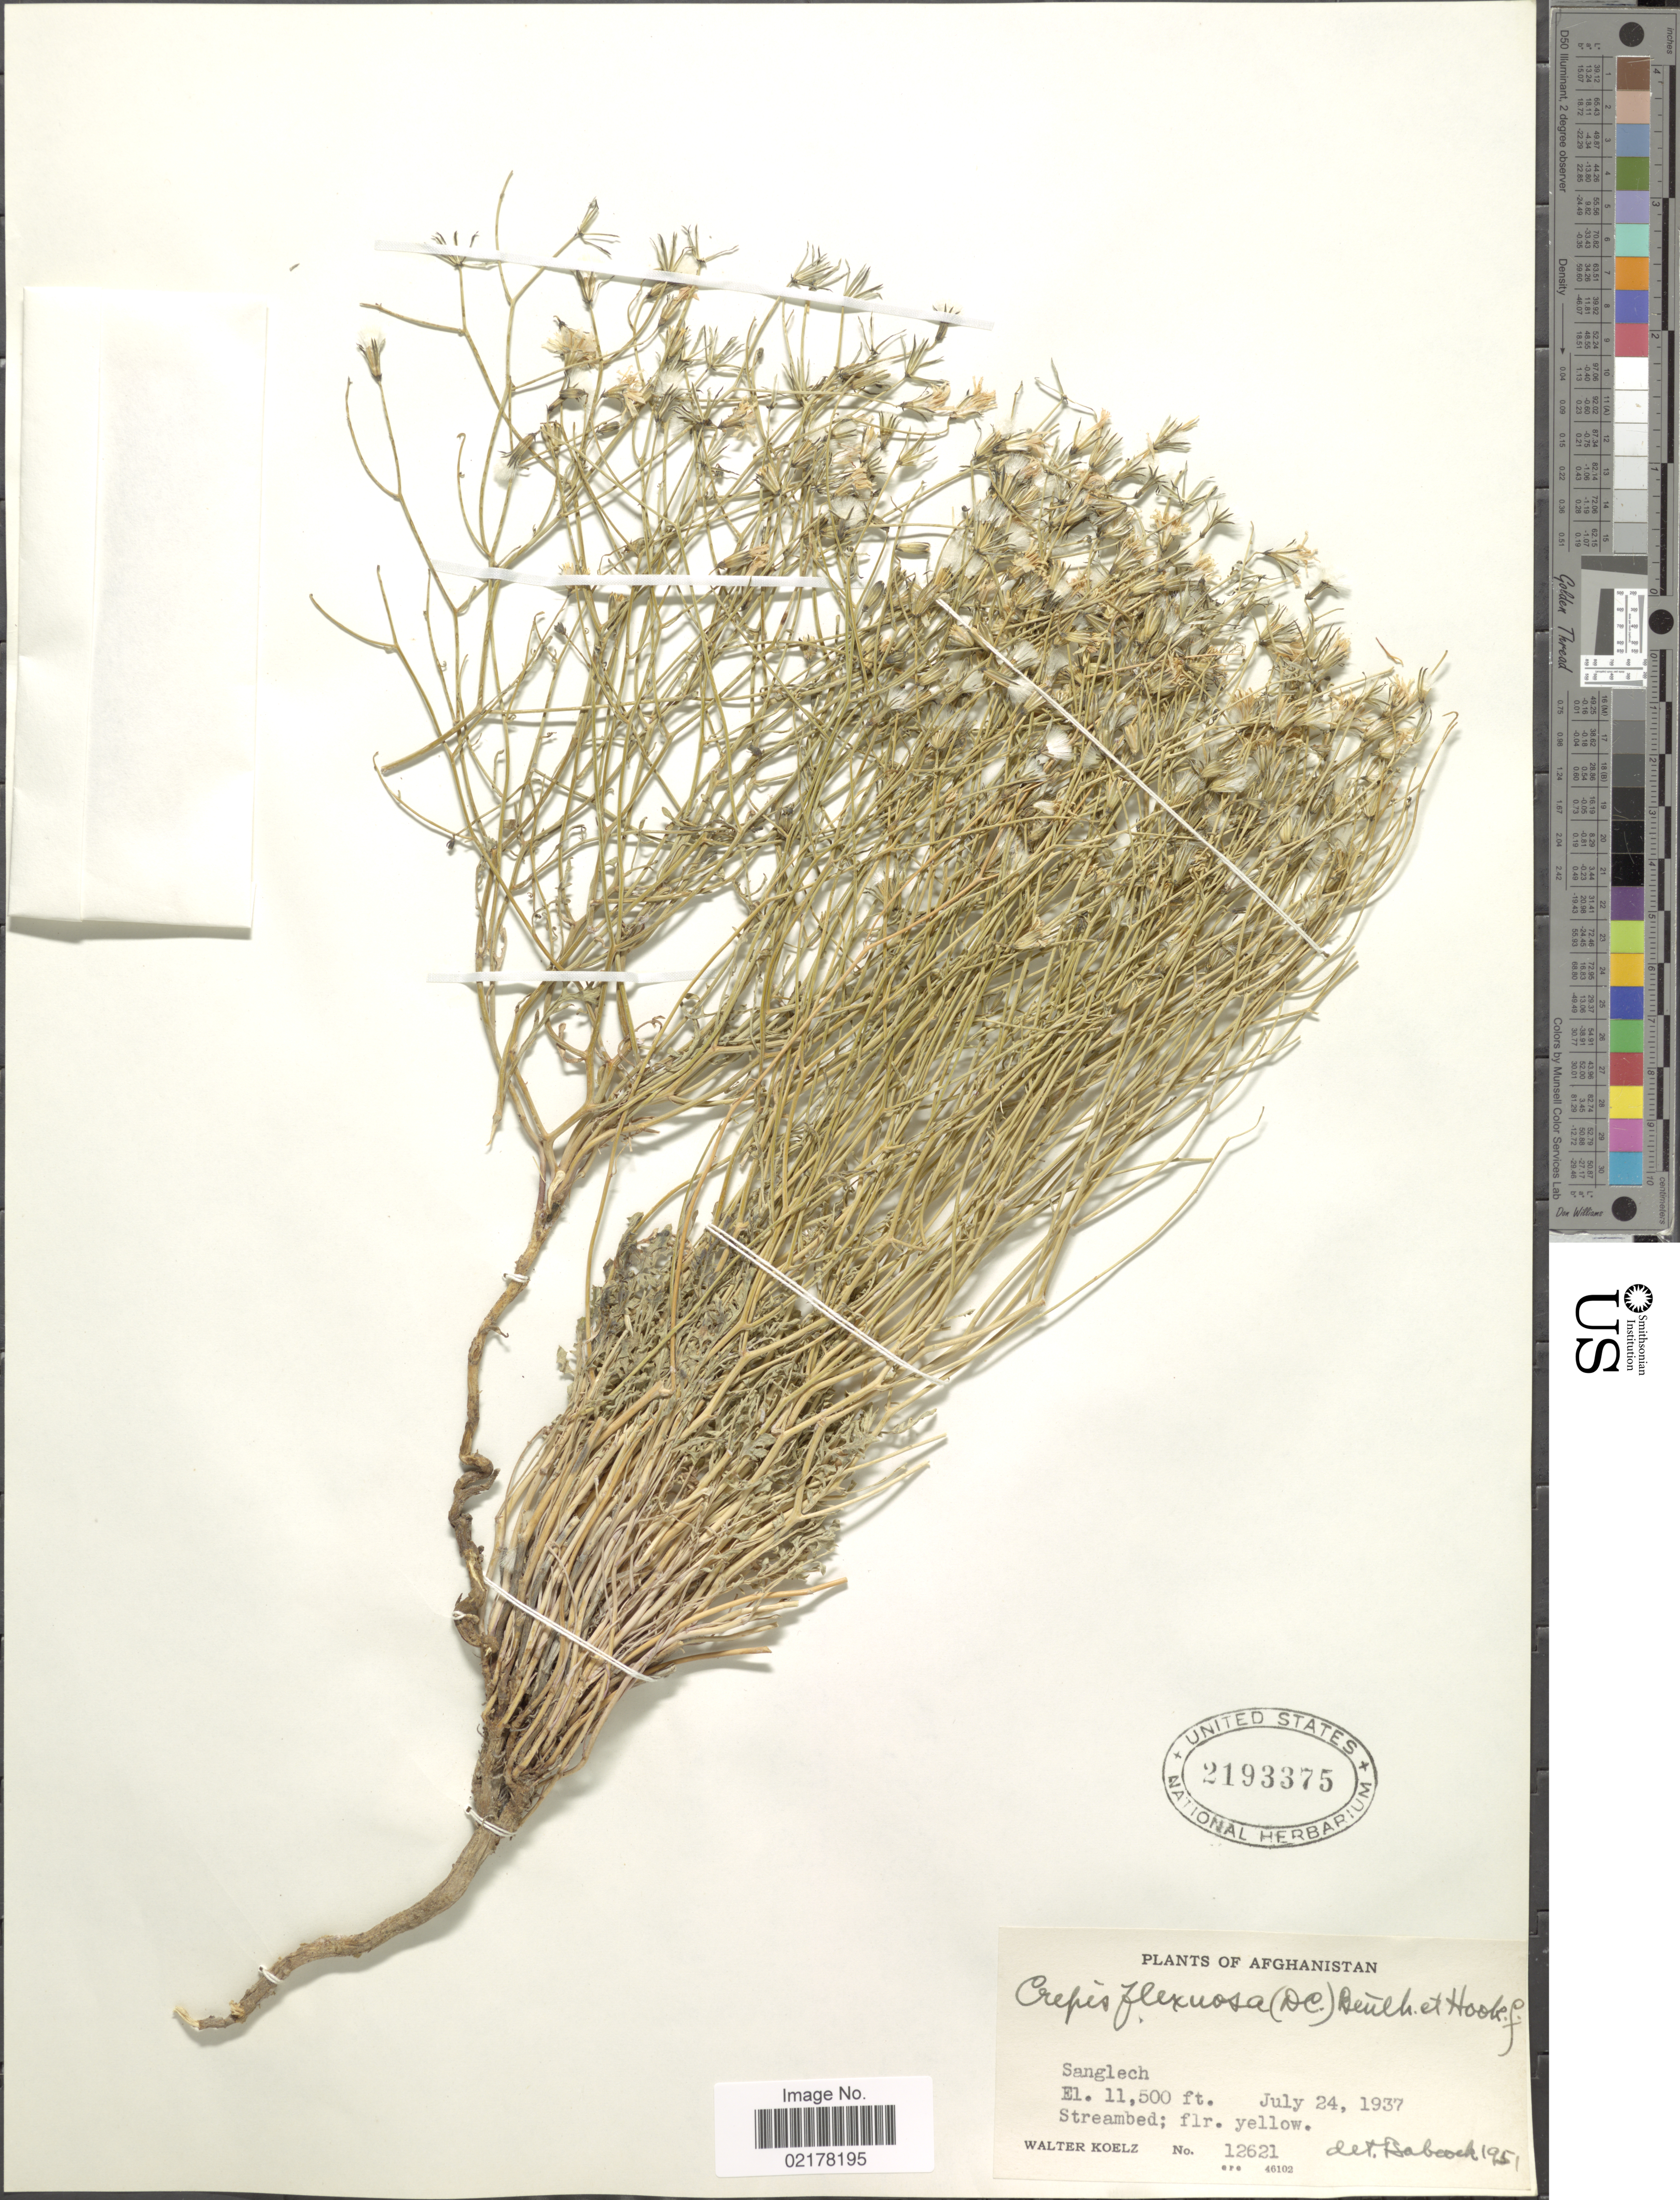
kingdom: Plantae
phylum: Tracheophyta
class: Magnoliopsida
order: Asterales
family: Asteraceae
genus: Askellia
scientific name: Askellia flexuosa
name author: (Ledeb.) W.A. Weber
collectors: W. N. Koelz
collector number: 12621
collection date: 1937-07-24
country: Afghanistan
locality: Sanglech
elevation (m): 3505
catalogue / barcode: US 2193375